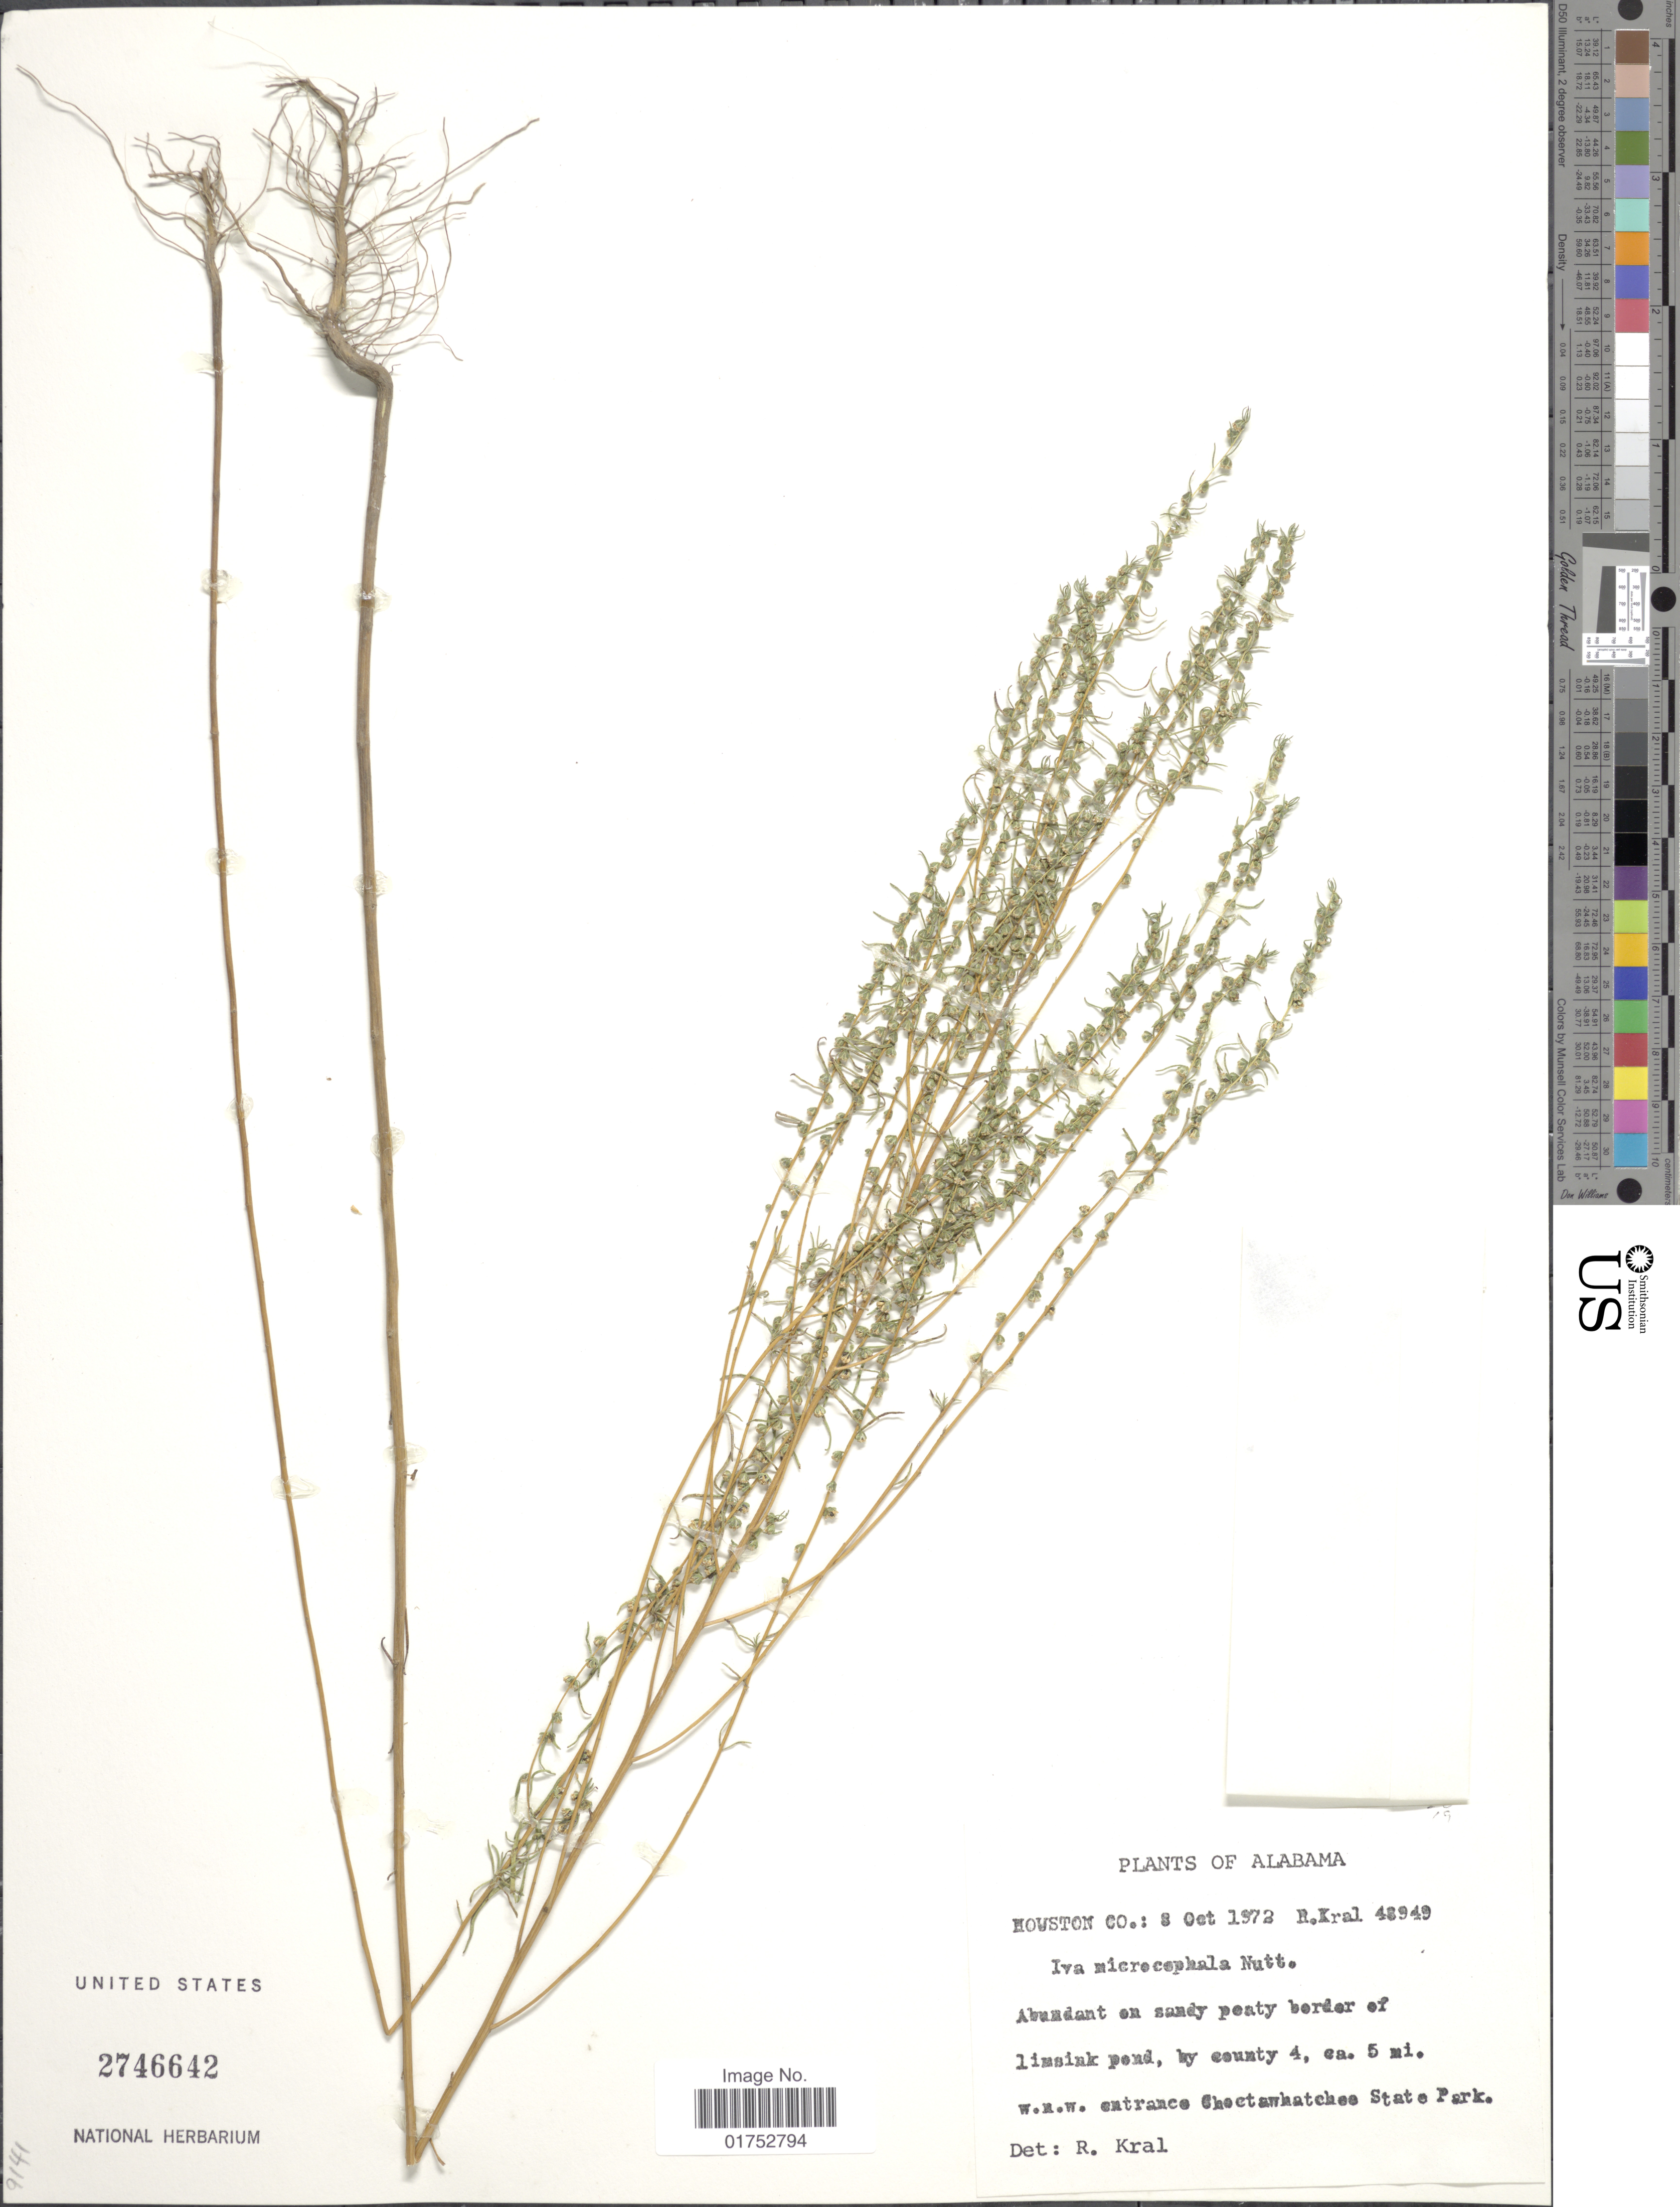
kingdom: Plantae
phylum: Tracheophyta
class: Magnoliopsida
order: Asterales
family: Asteraceae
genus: Iva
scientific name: Iva microcephala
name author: Nutt.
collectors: R. Kral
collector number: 48949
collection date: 1972-10-08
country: United States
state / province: Alabama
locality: Houston Co., county 4, ca 5 mi w.n.w. entrance Choctawhatches State Park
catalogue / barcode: US 2746642